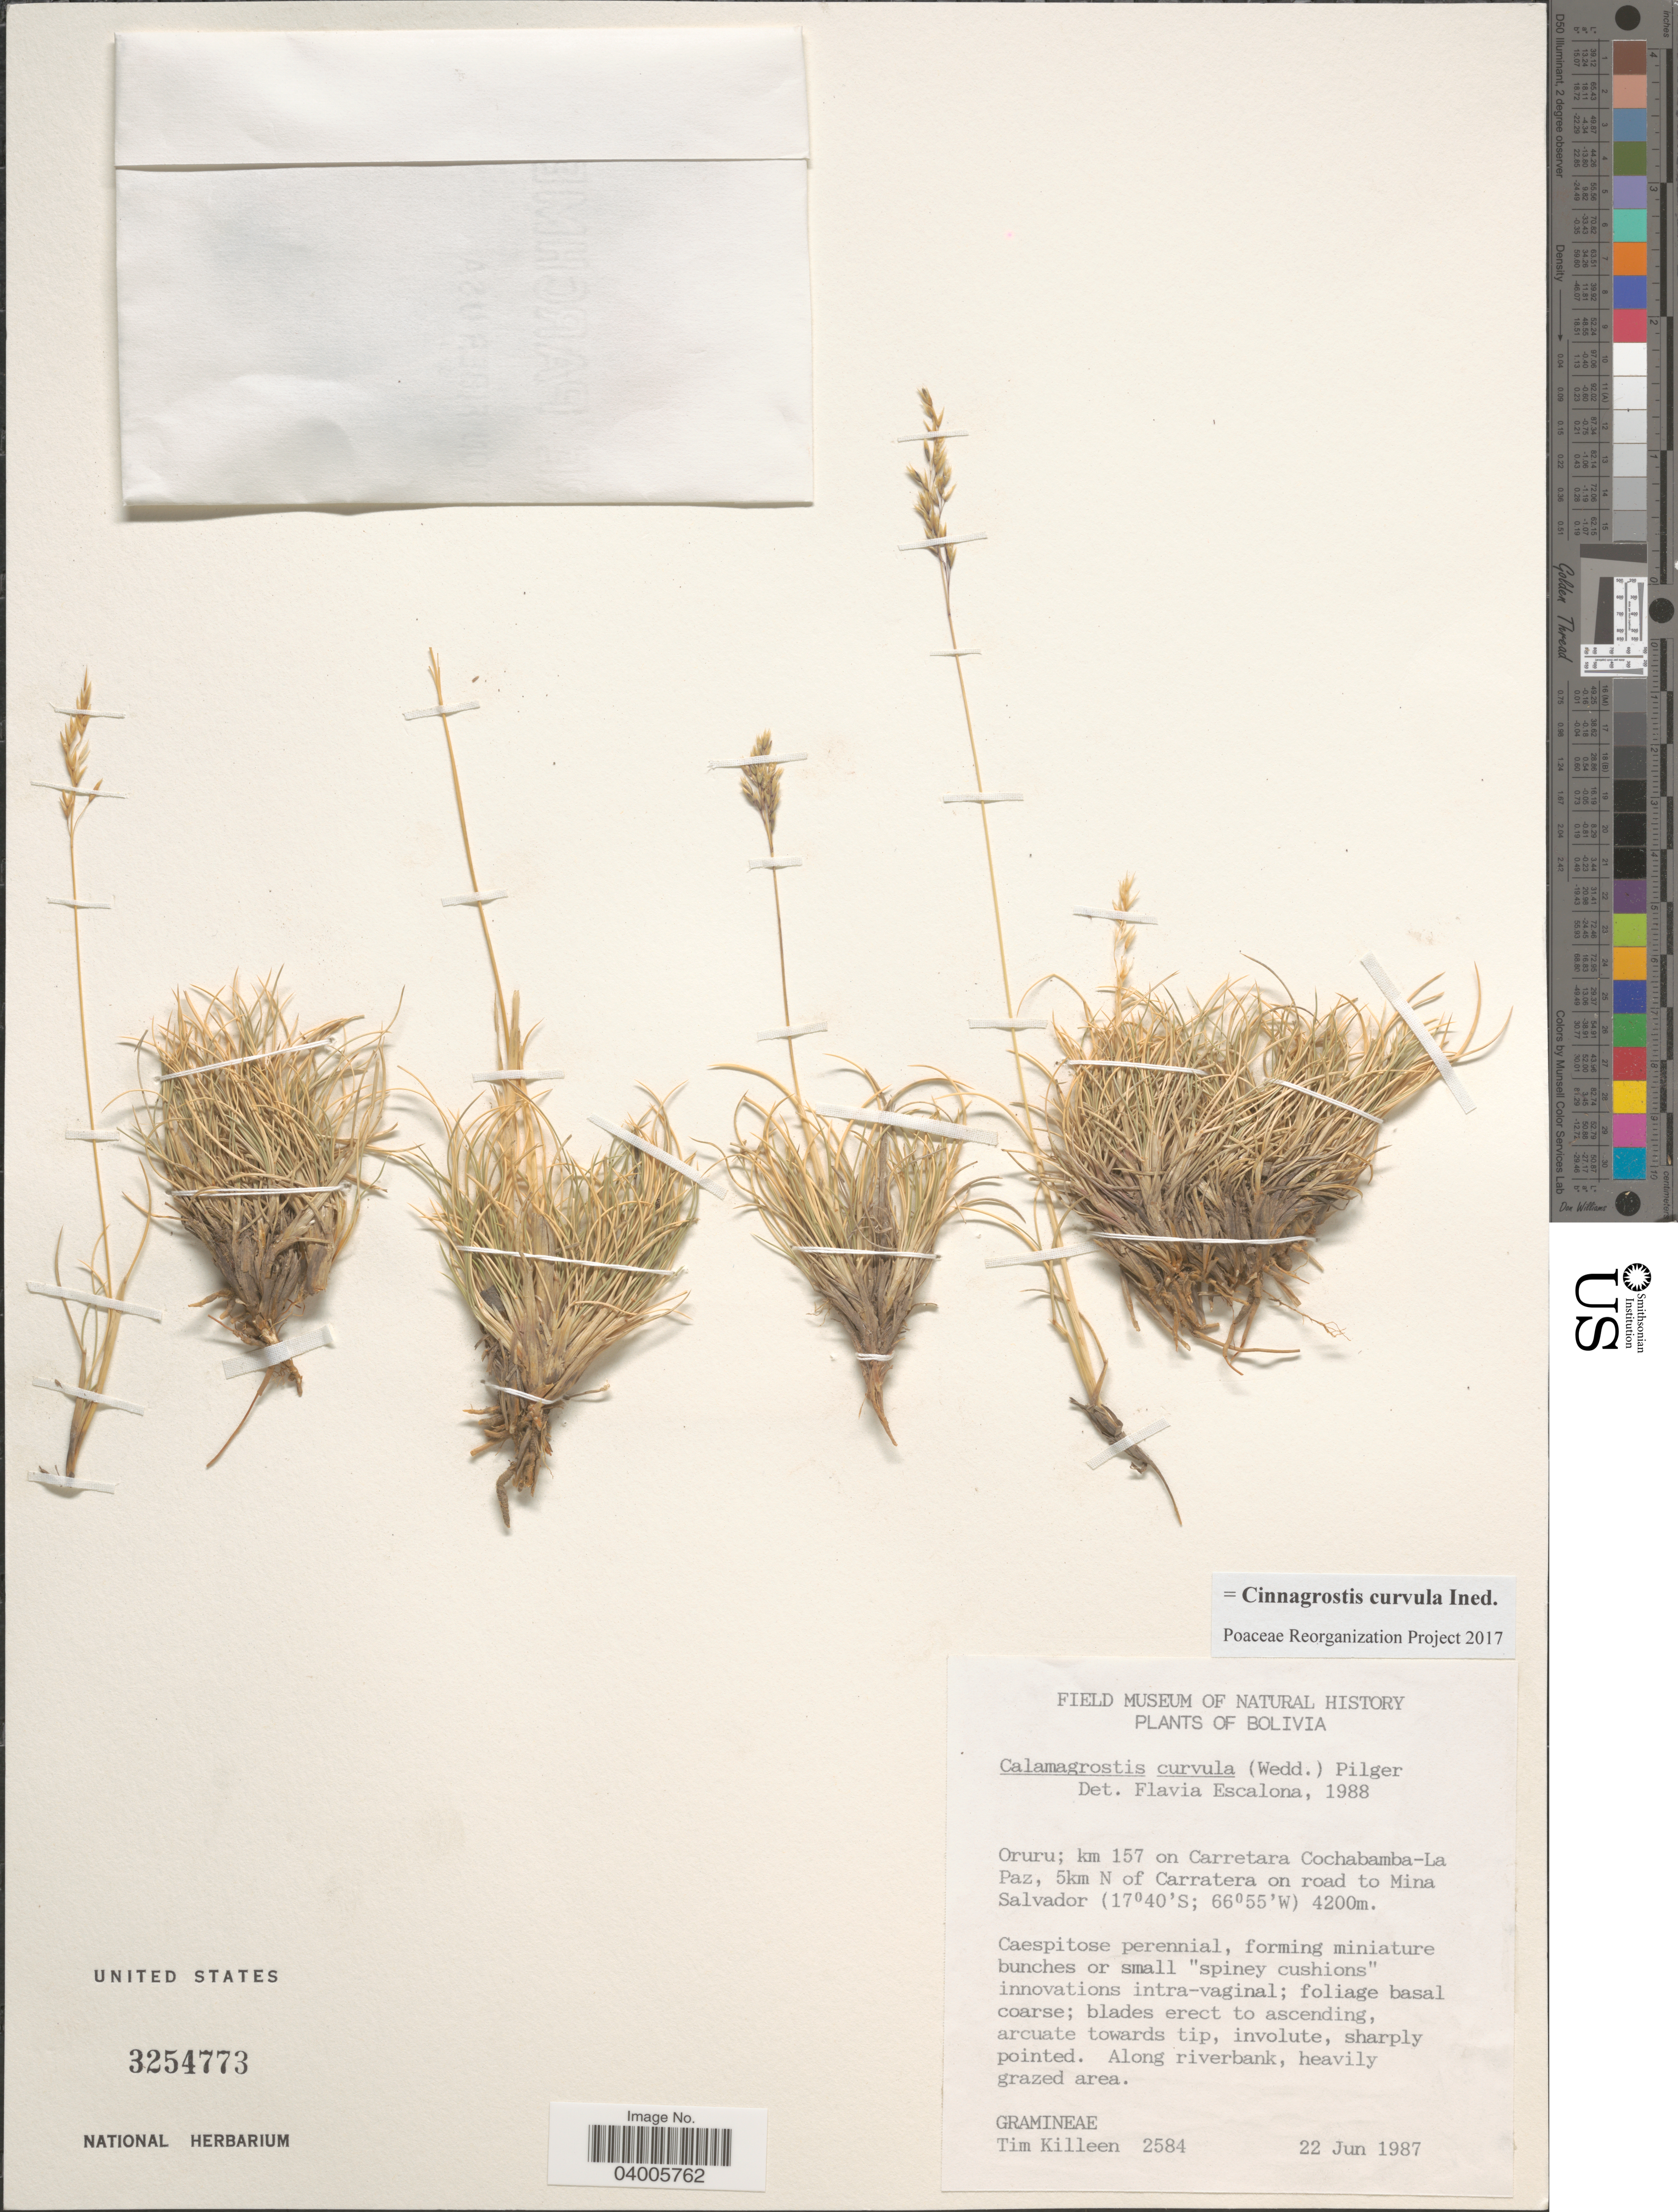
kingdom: Plantae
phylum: Tracheophyta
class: Liliopsida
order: Poales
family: Poaceae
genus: Cinnagrostis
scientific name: Cinnagrostis curvula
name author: (Wedd.) P.M. Peterson et al.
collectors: T. J. Killeen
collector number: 2584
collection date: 1987-06-22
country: Bolivia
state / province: Oruro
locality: Km 157 on Carretara Cochabamba-La Paz, 5km N of Carratera on road to Mina Salvador.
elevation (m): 4200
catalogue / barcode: US 3254773